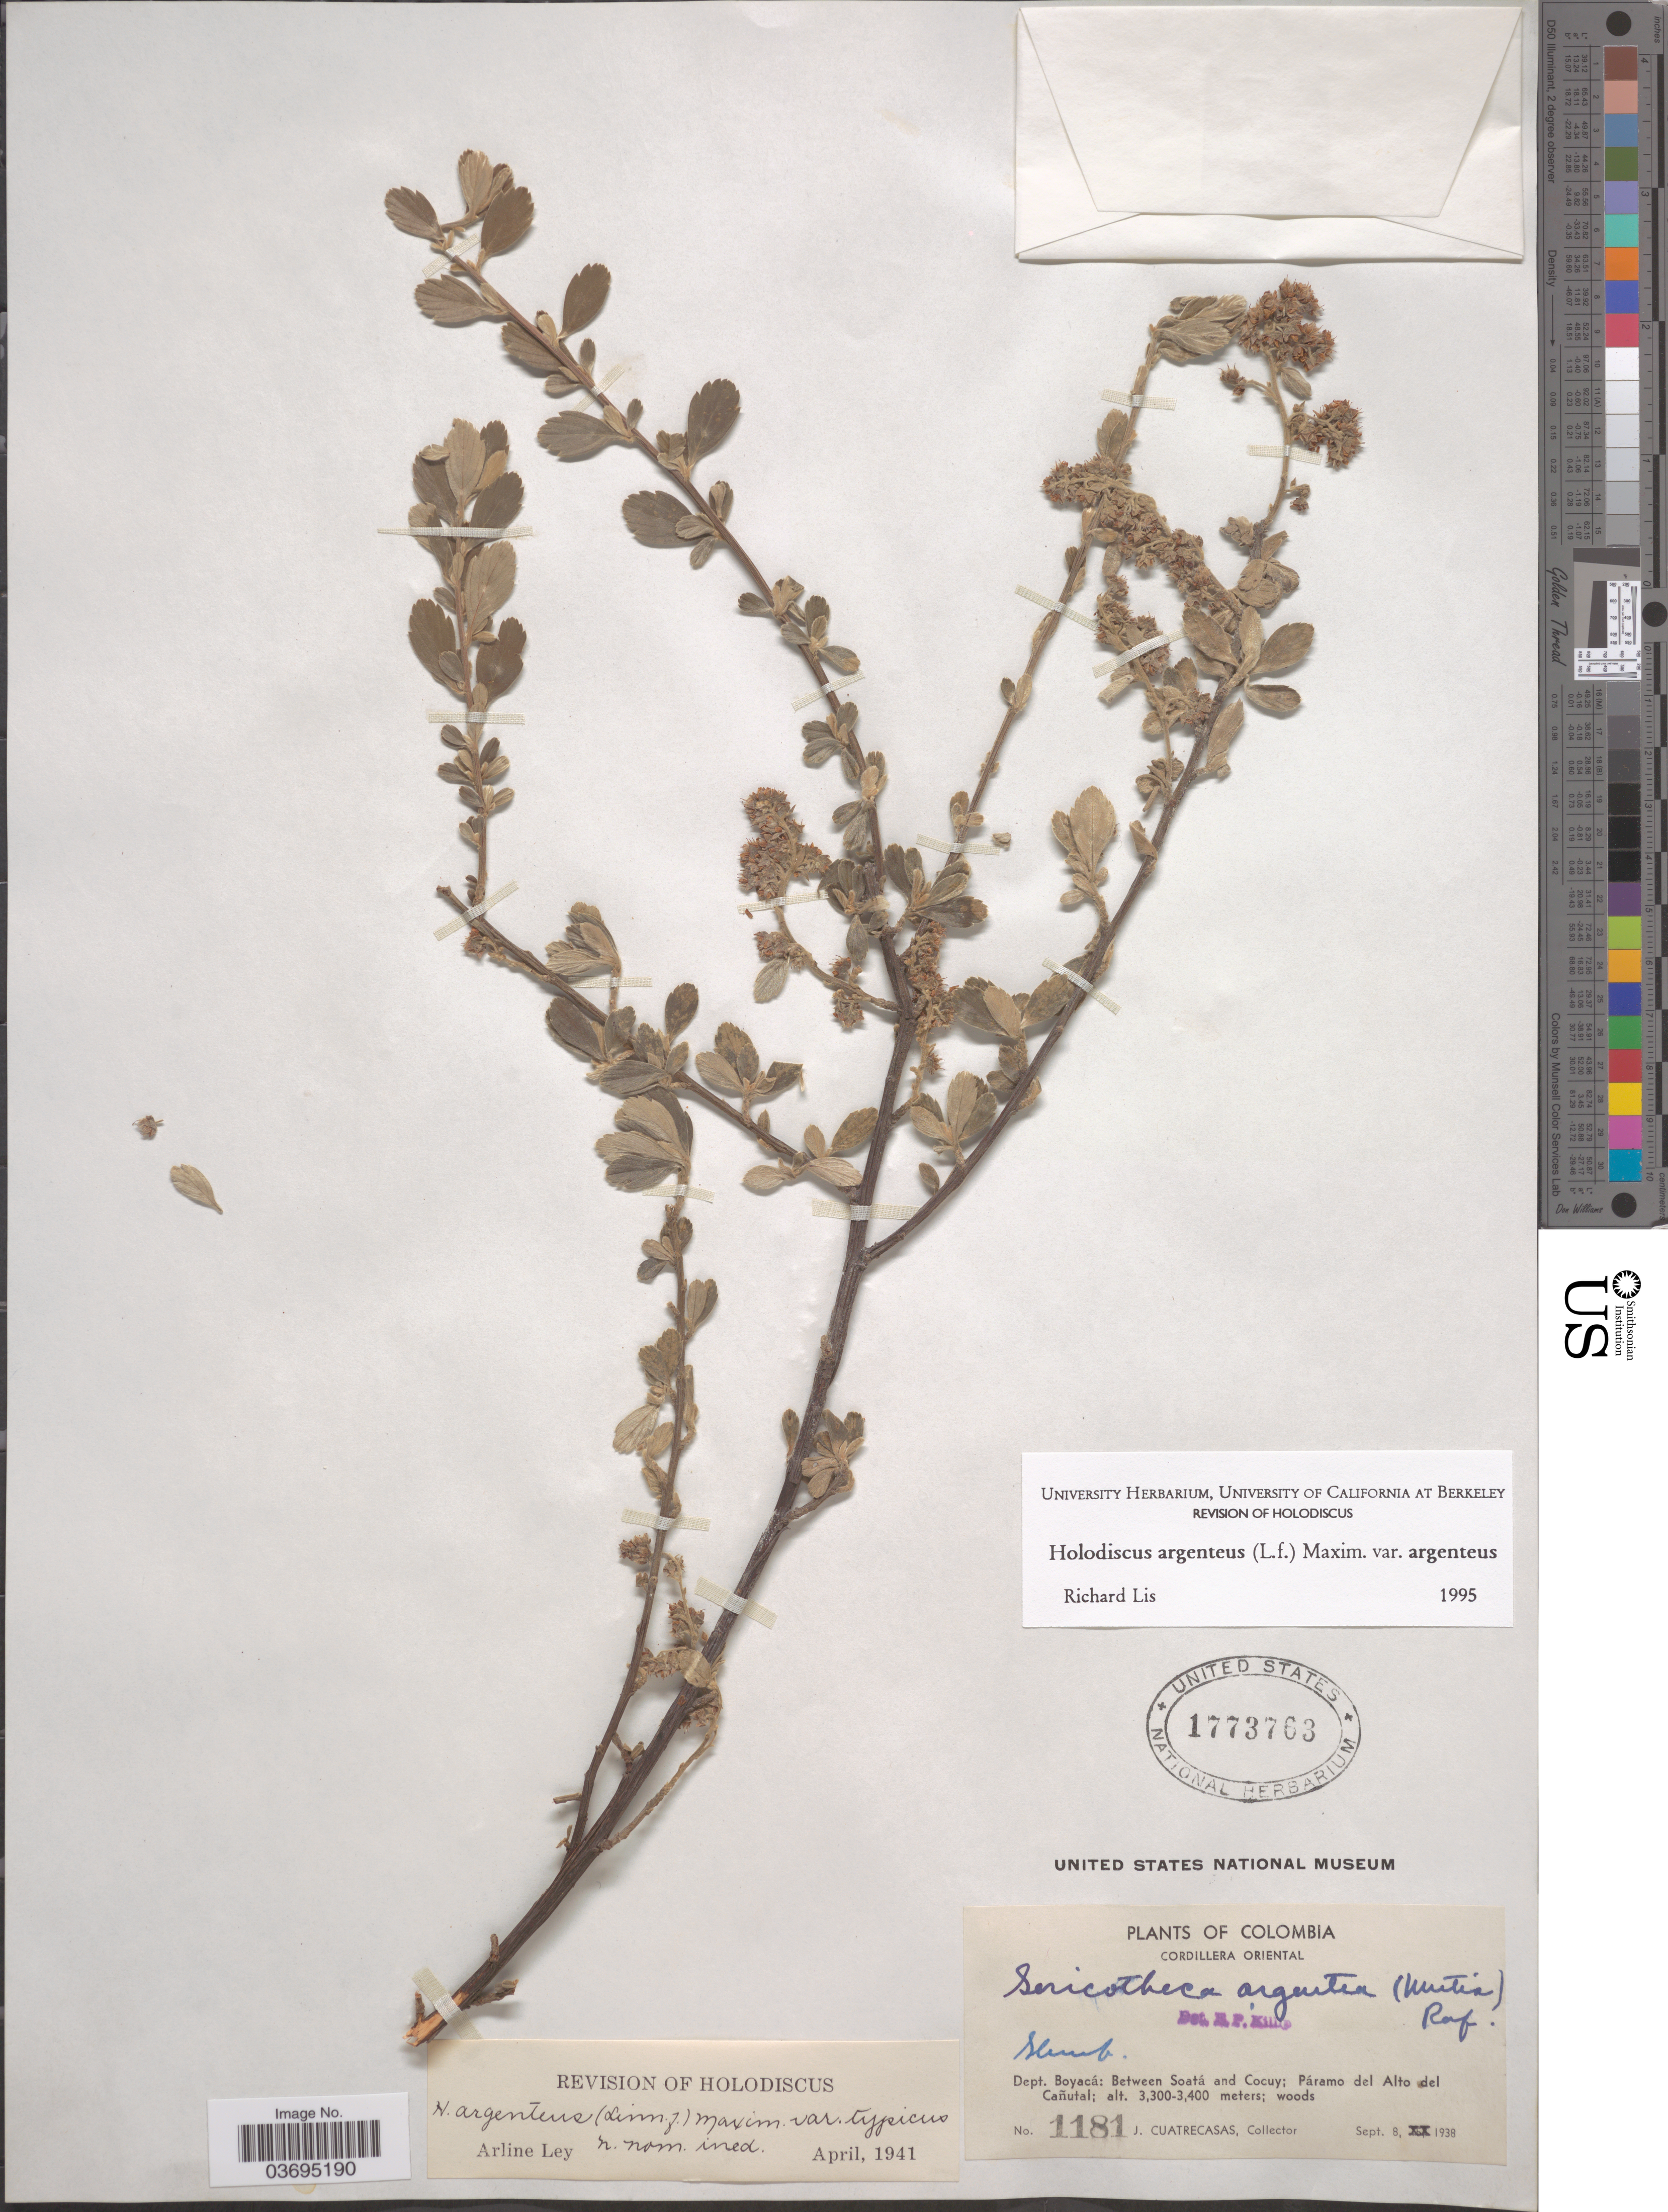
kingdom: Plantae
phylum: Tracheophyta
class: Magnoliopsida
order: Rosales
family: Rosaceae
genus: Holodiscus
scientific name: Holodiscus argenteus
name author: (L. f.) Maxim.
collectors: J. Cuatrecasas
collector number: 1181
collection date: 1938-09-08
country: Colombia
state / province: Boyacá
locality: Cordillera Oriental. Dept. Boyacá: Between Soatá and Cocuy; Páramo del Alto del Cañutal.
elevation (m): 3300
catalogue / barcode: US 1773763